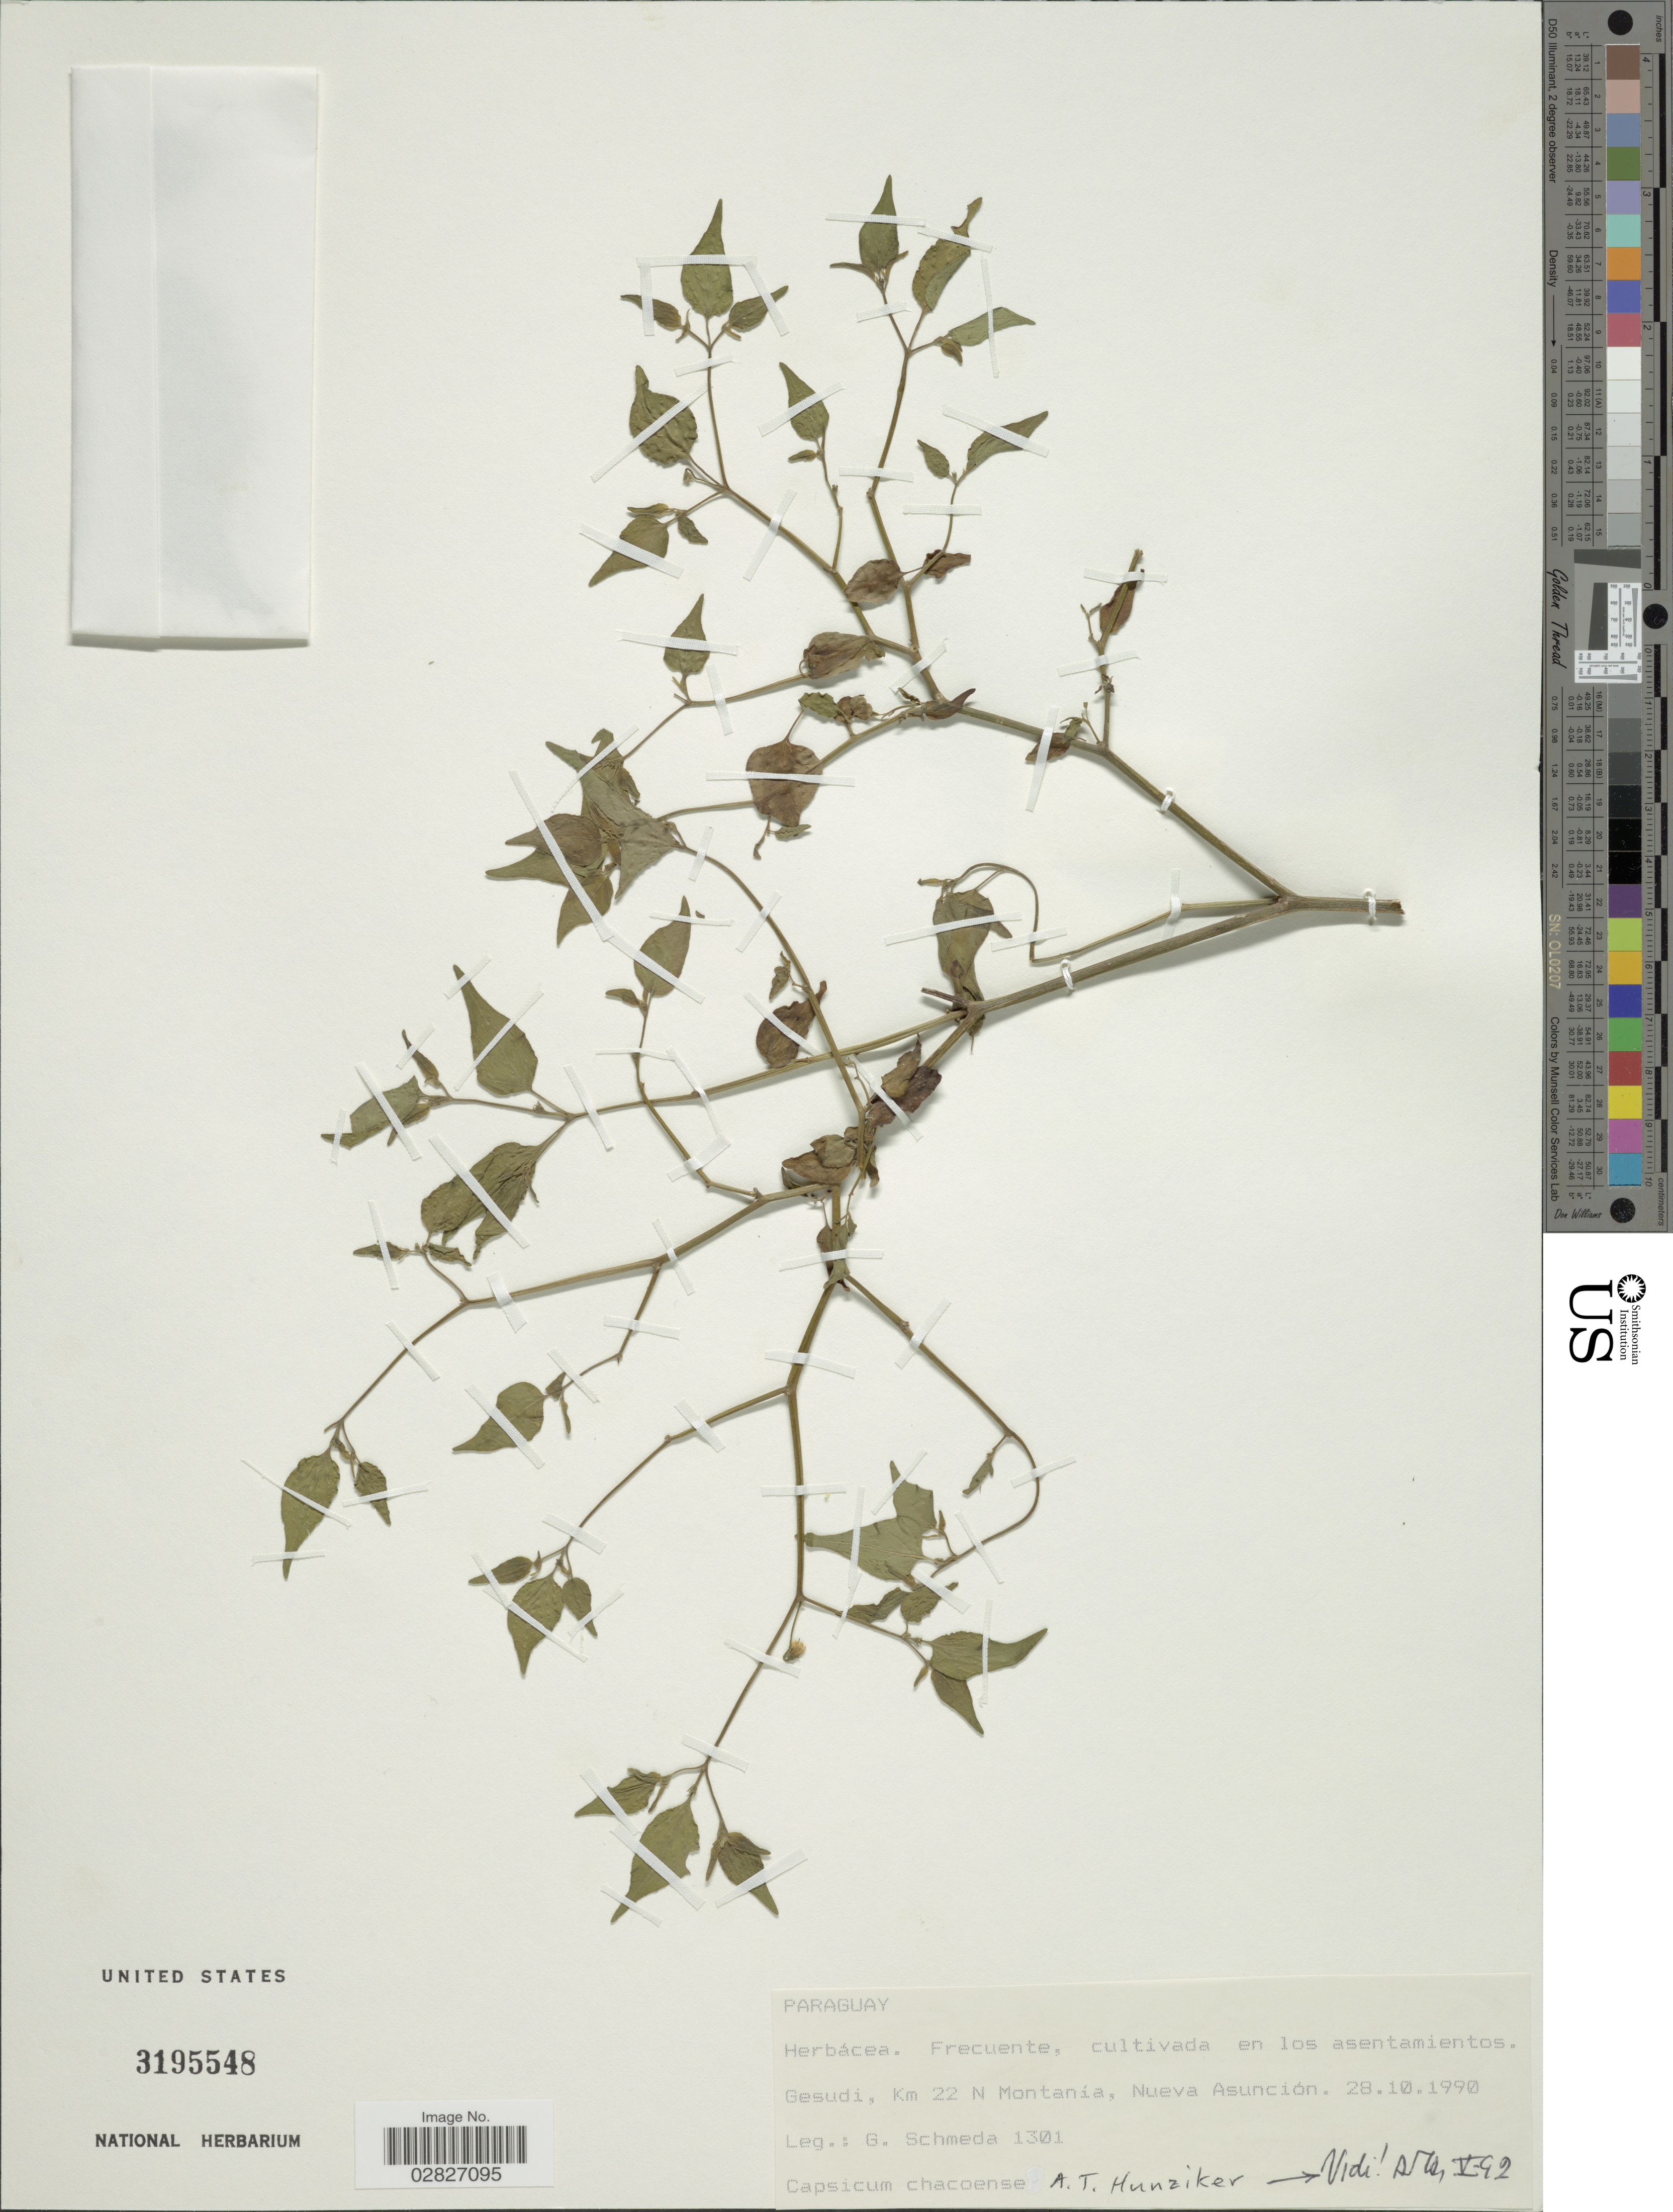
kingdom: Plantae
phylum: Tracheophyta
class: Magnoliopsida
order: Solanales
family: Solanaceae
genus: Capsicum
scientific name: Capsicum chacoense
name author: Hunz.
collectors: G. Schmeda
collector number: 1301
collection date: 1990-10-28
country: Paraguay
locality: Gesudi, Km 22 N Montania, Nueva Asunción.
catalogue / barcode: US 3195548